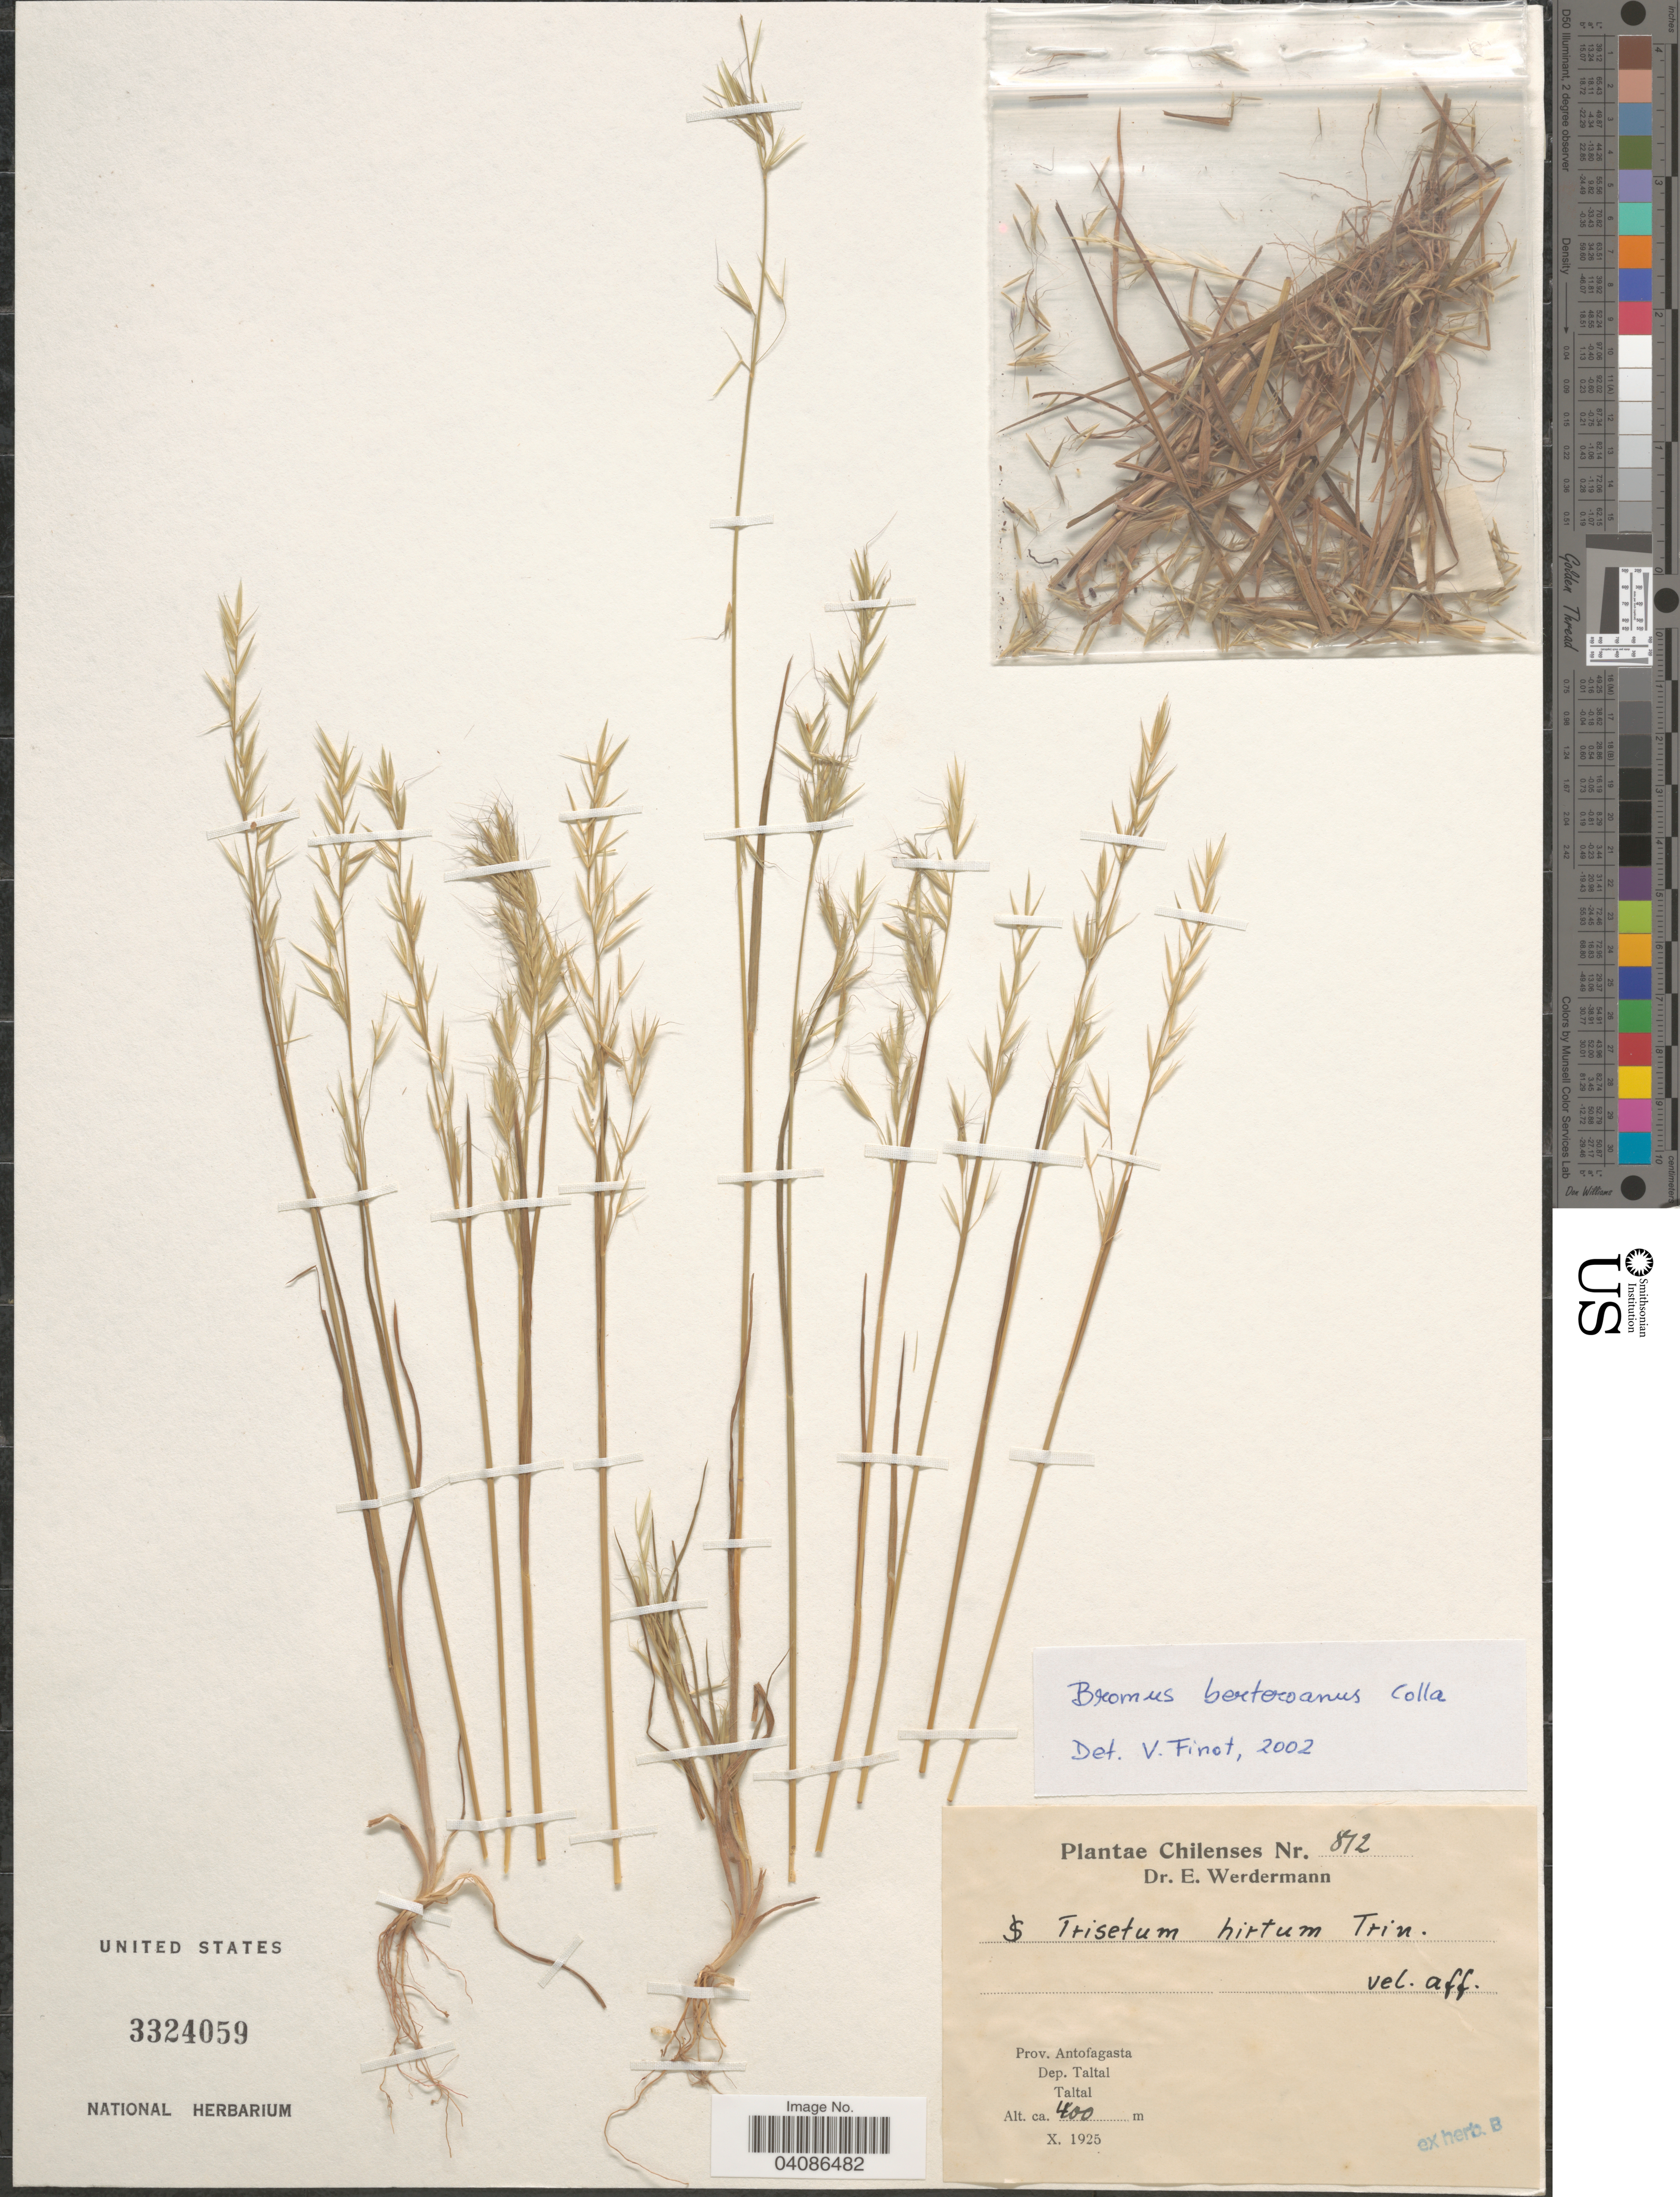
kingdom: Plantae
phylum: Tracheophyta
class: Liliopsida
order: Poales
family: Poaceae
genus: Bromus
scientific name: Bromus berteroanus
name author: Colla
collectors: E. Werdermann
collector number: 812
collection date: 1925-10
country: Chile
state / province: Antofagasta (II)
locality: Dep. Taltal. Taltal.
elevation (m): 400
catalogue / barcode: US 3324059